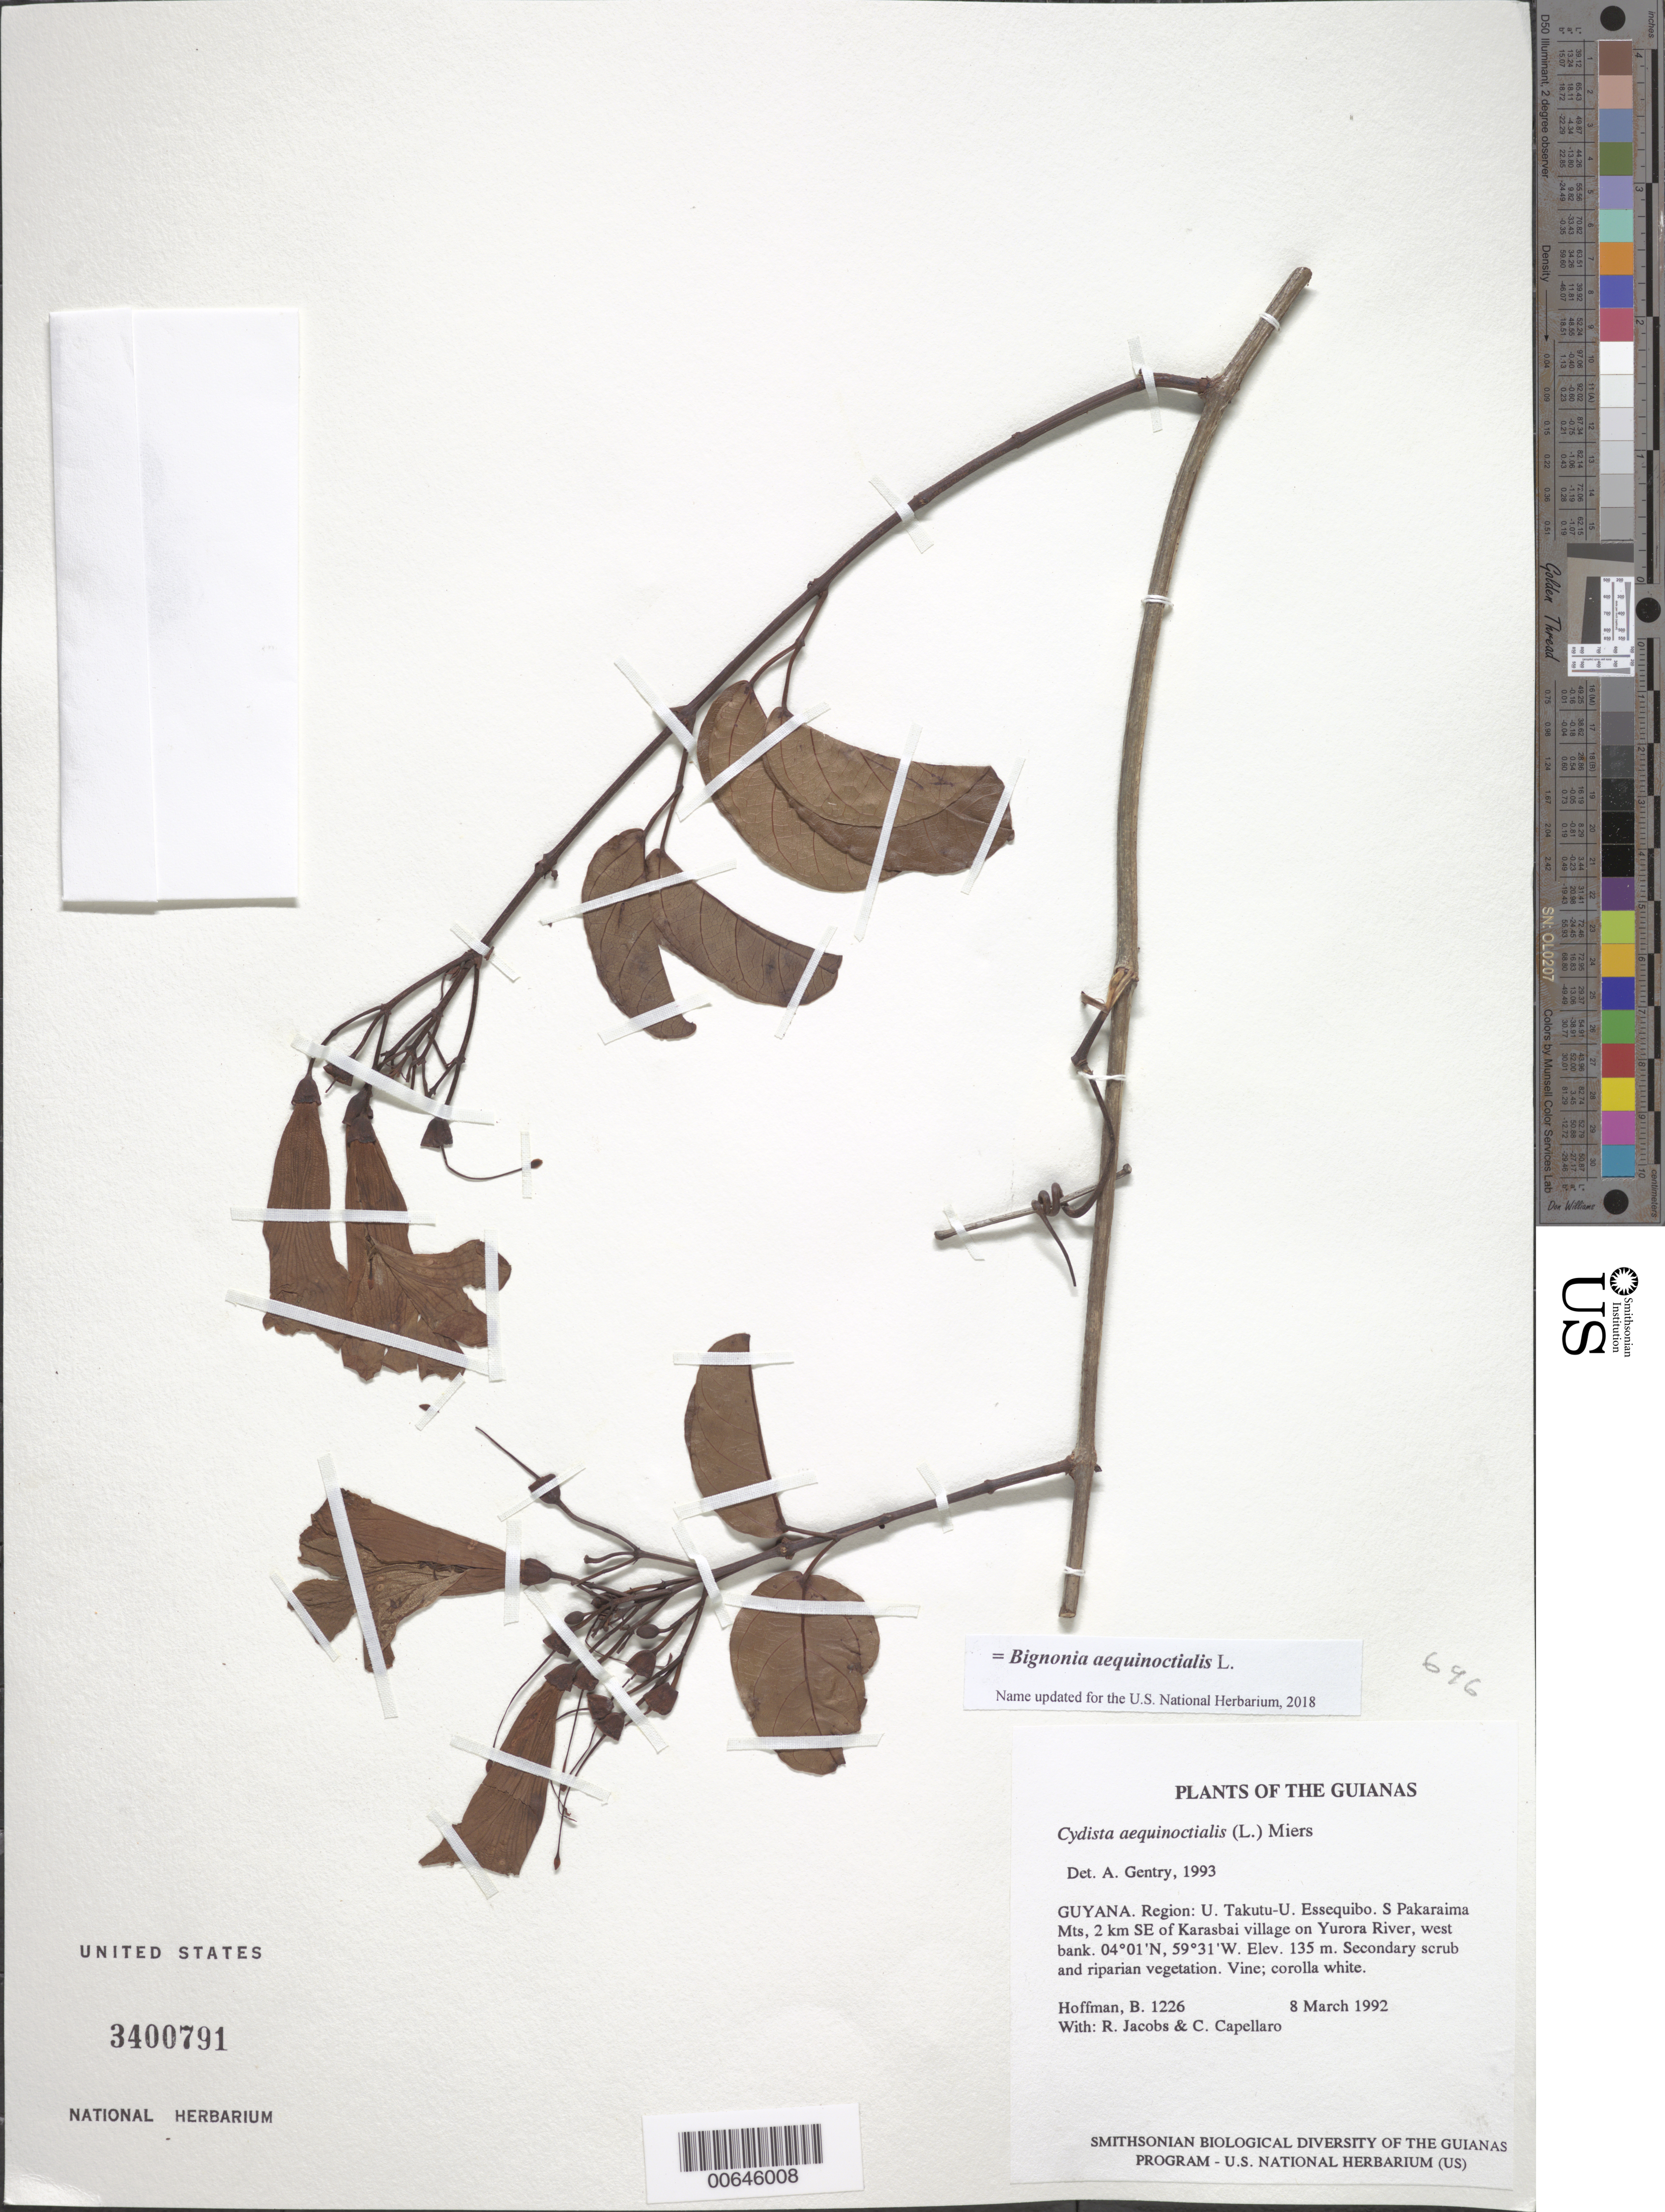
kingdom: Plantae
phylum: Tracheophyta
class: Magnoliopsida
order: Lamiales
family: Bignoniaceae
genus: Bignonia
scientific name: Bignonia aequinoctialis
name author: L.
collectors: B. Hoffman, R. Jacobs & C. Capellaro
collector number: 1226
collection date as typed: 8 March 1992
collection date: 1992-03-08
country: Guyana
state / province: U. Takutu-U. Essequibo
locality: S Pakaraima Mts, 2 km SE of Karasbai Village on Yurora River, West bank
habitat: Secondary scrub and riparian vegetation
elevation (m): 135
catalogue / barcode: US 3400791